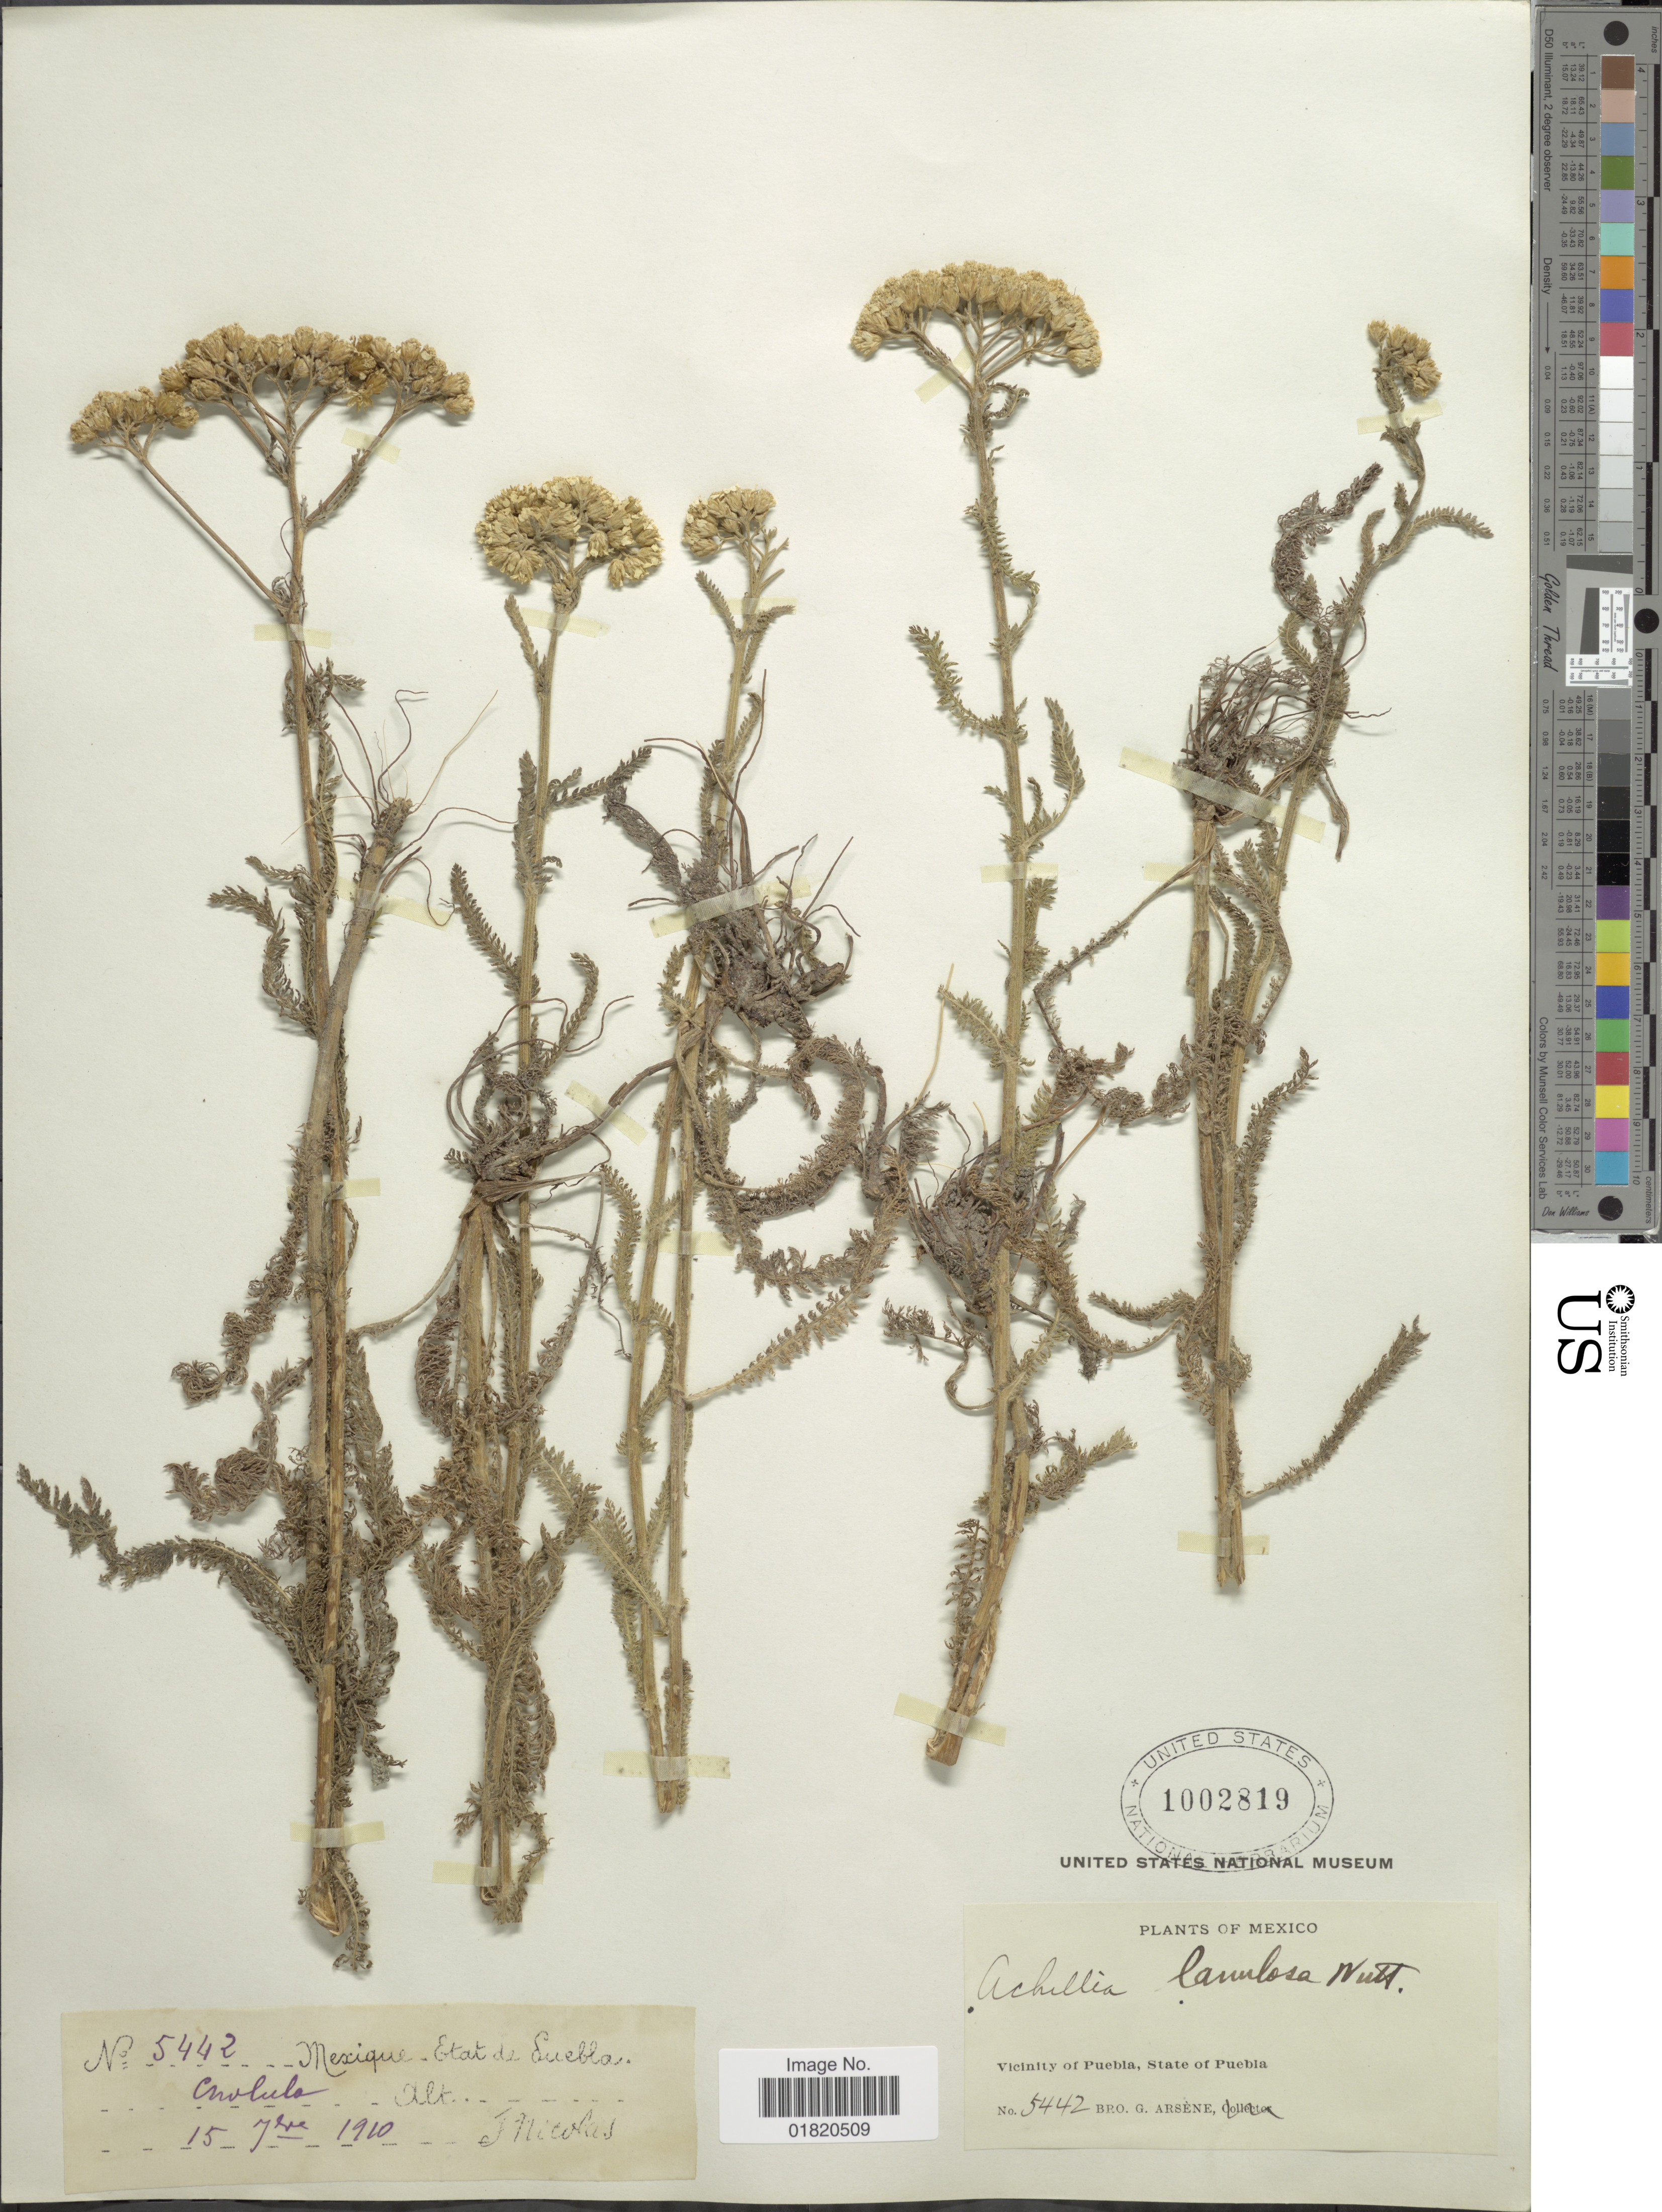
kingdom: Plantae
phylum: Tracheophyta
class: Magnoliopsida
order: Asterales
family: Asteraceae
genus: Achillea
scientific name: Achillea lanulosa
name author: Nutt.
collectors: F. Nicolas & Bro. G. Arsène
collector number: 5442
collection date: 1910-09-15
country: Mexico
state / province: Puebla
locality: Cholula, Puebla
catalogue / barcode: US 1002819